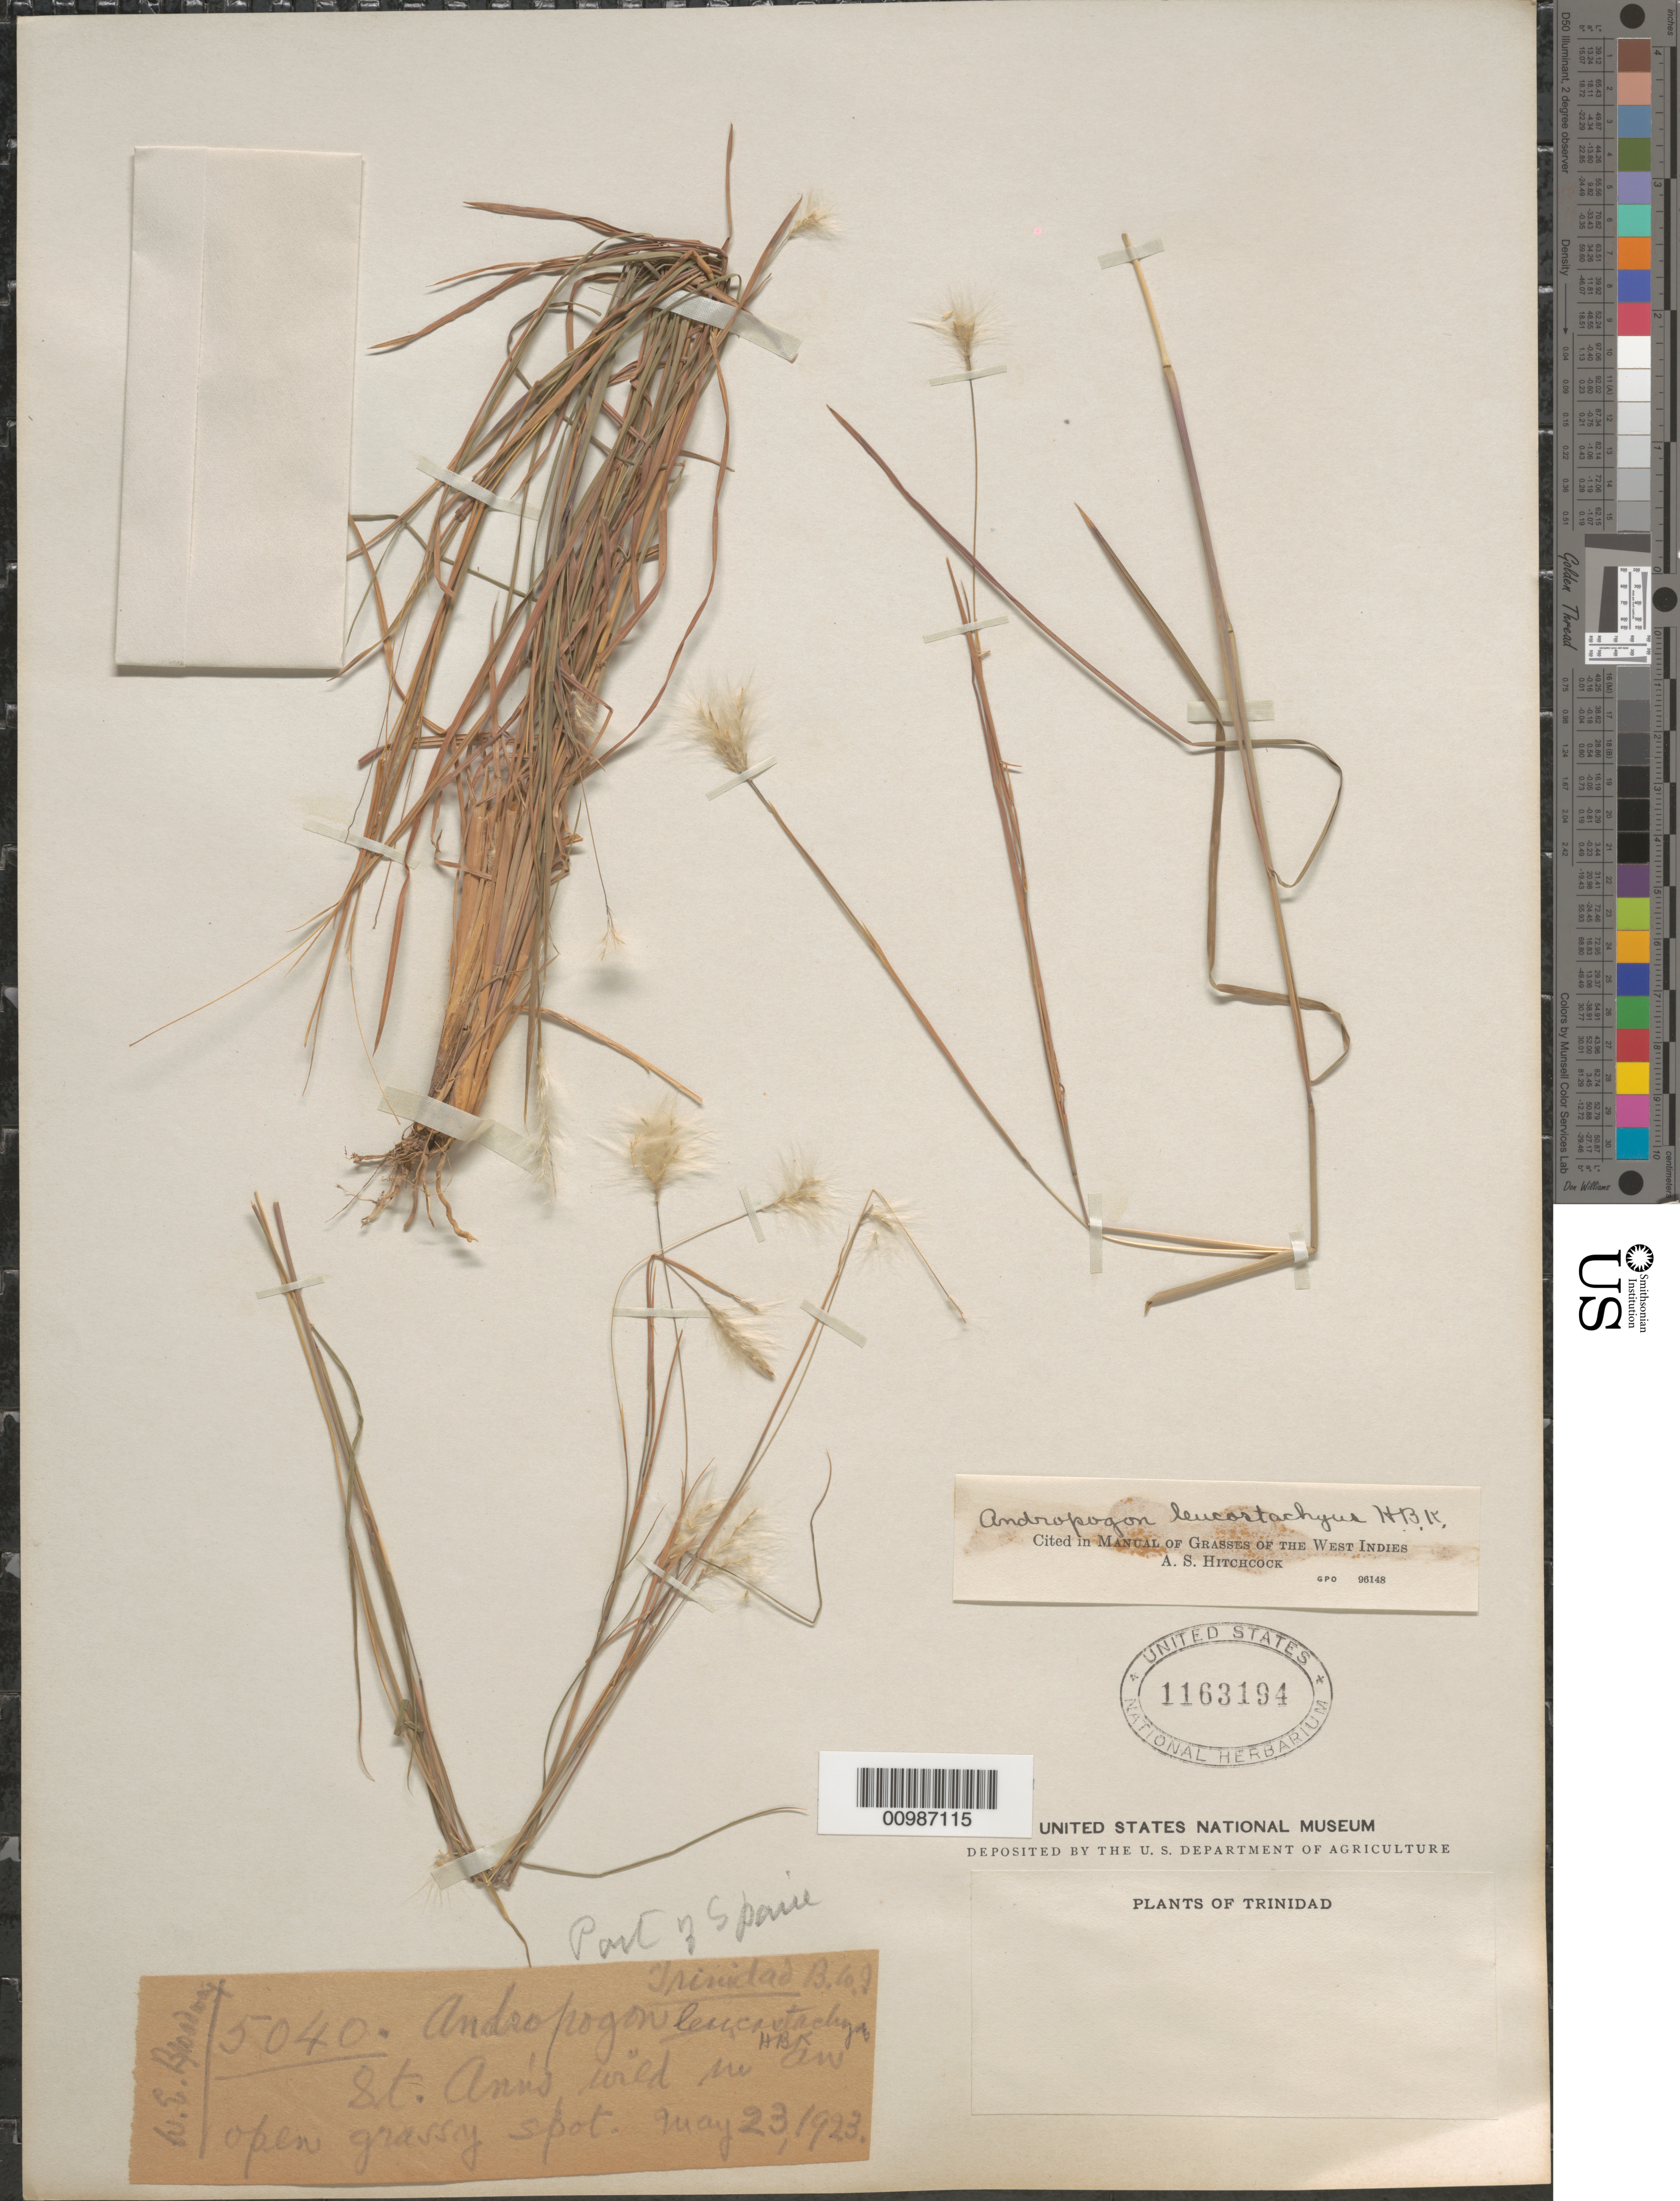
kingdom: Plantae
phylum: Tracheophyta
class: Liliopsida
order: Poales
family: Poaceae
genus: Andropogon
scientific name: Andropogon leucostachyus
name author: Kunth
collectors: W. E. Broadway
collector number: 5040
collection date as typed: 23 May 1923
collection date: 1923-05-23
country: Trinidad and Tobago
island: Trinidad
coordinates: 0 N, 0 E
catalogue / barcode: US 1163194